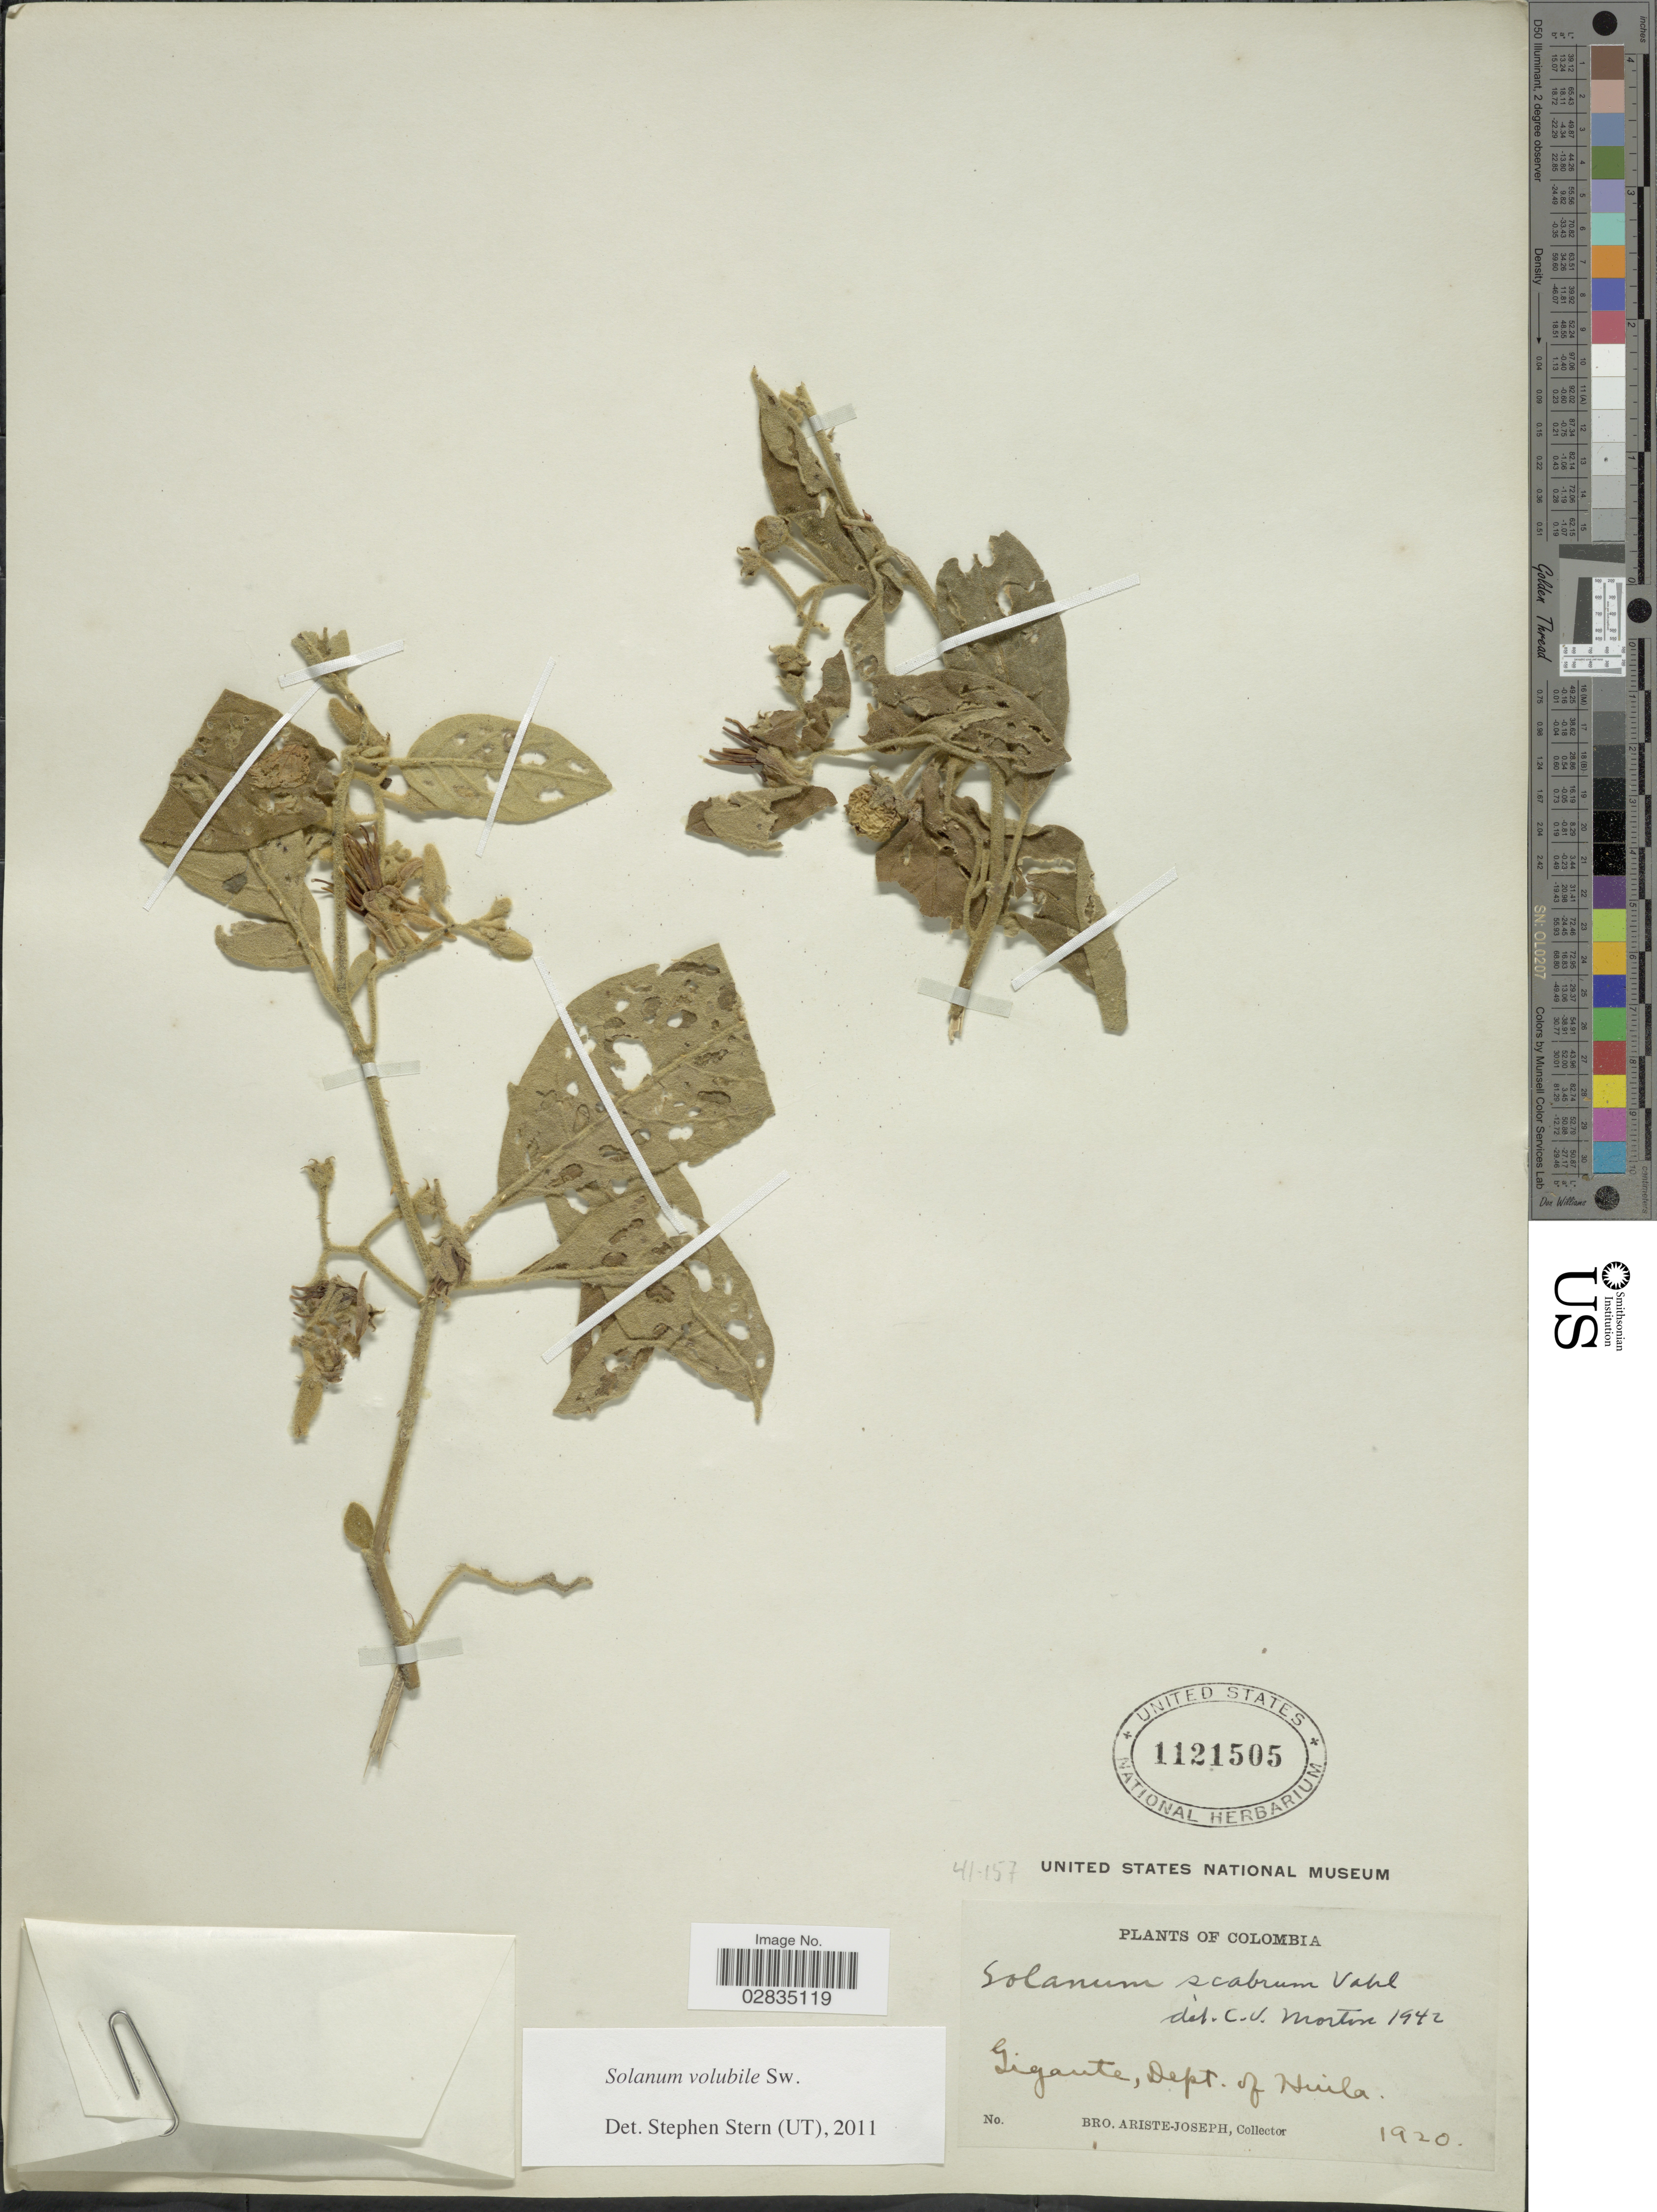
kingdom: Plantae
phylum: Tracheophyta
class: Magnoliopsida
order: Solanales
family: Solanaceae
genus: Solanum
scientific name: Solanum volubile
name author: Sw.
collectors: Bro. Ariste-Joseph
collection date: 1920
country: Colombia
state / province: Huila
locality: Gigante, Dept. of Huila.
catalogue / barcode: US 1121505